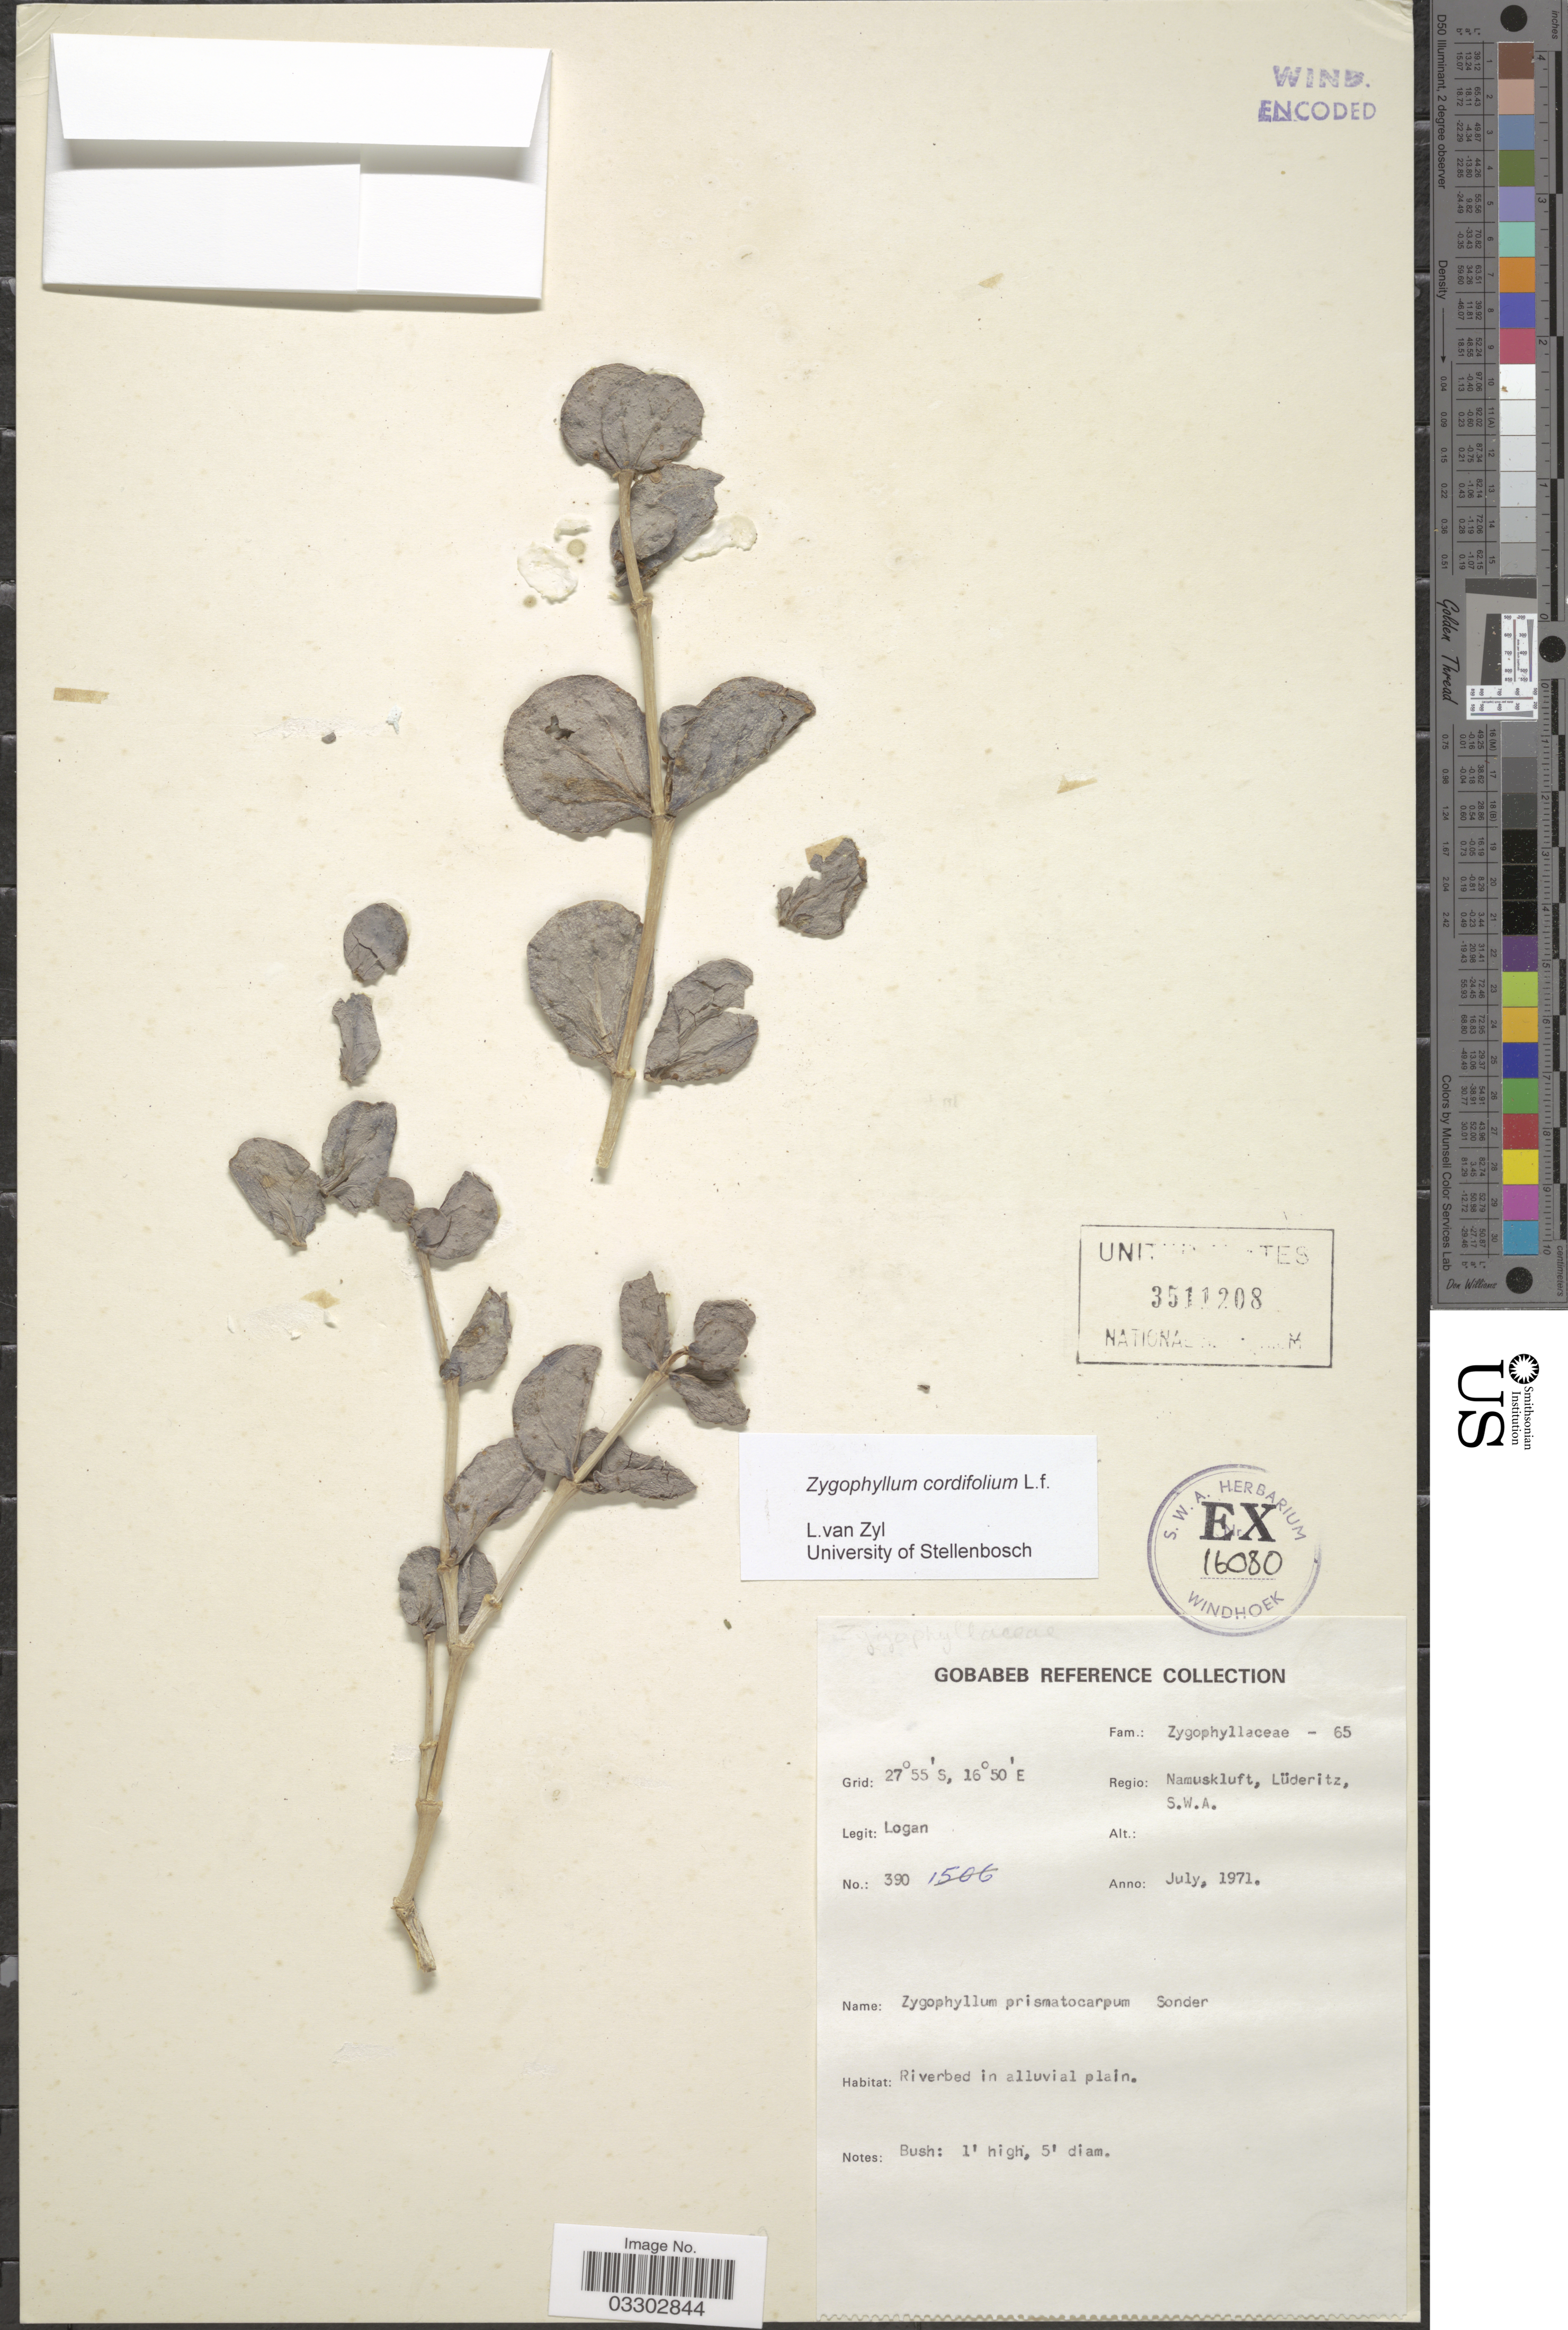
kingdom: Plantae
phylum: Tracheophyta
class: Magnoliopsida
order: Zygophyllales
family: Zygophyllaceae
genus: Roepera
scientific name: Roepera cordifolia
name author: (L. f.) Beier & Thulin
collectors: -. Logan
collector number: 390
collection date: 1971-07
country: Namibia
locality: Namuskluft, Lüderitz.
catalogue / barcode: US 3511208